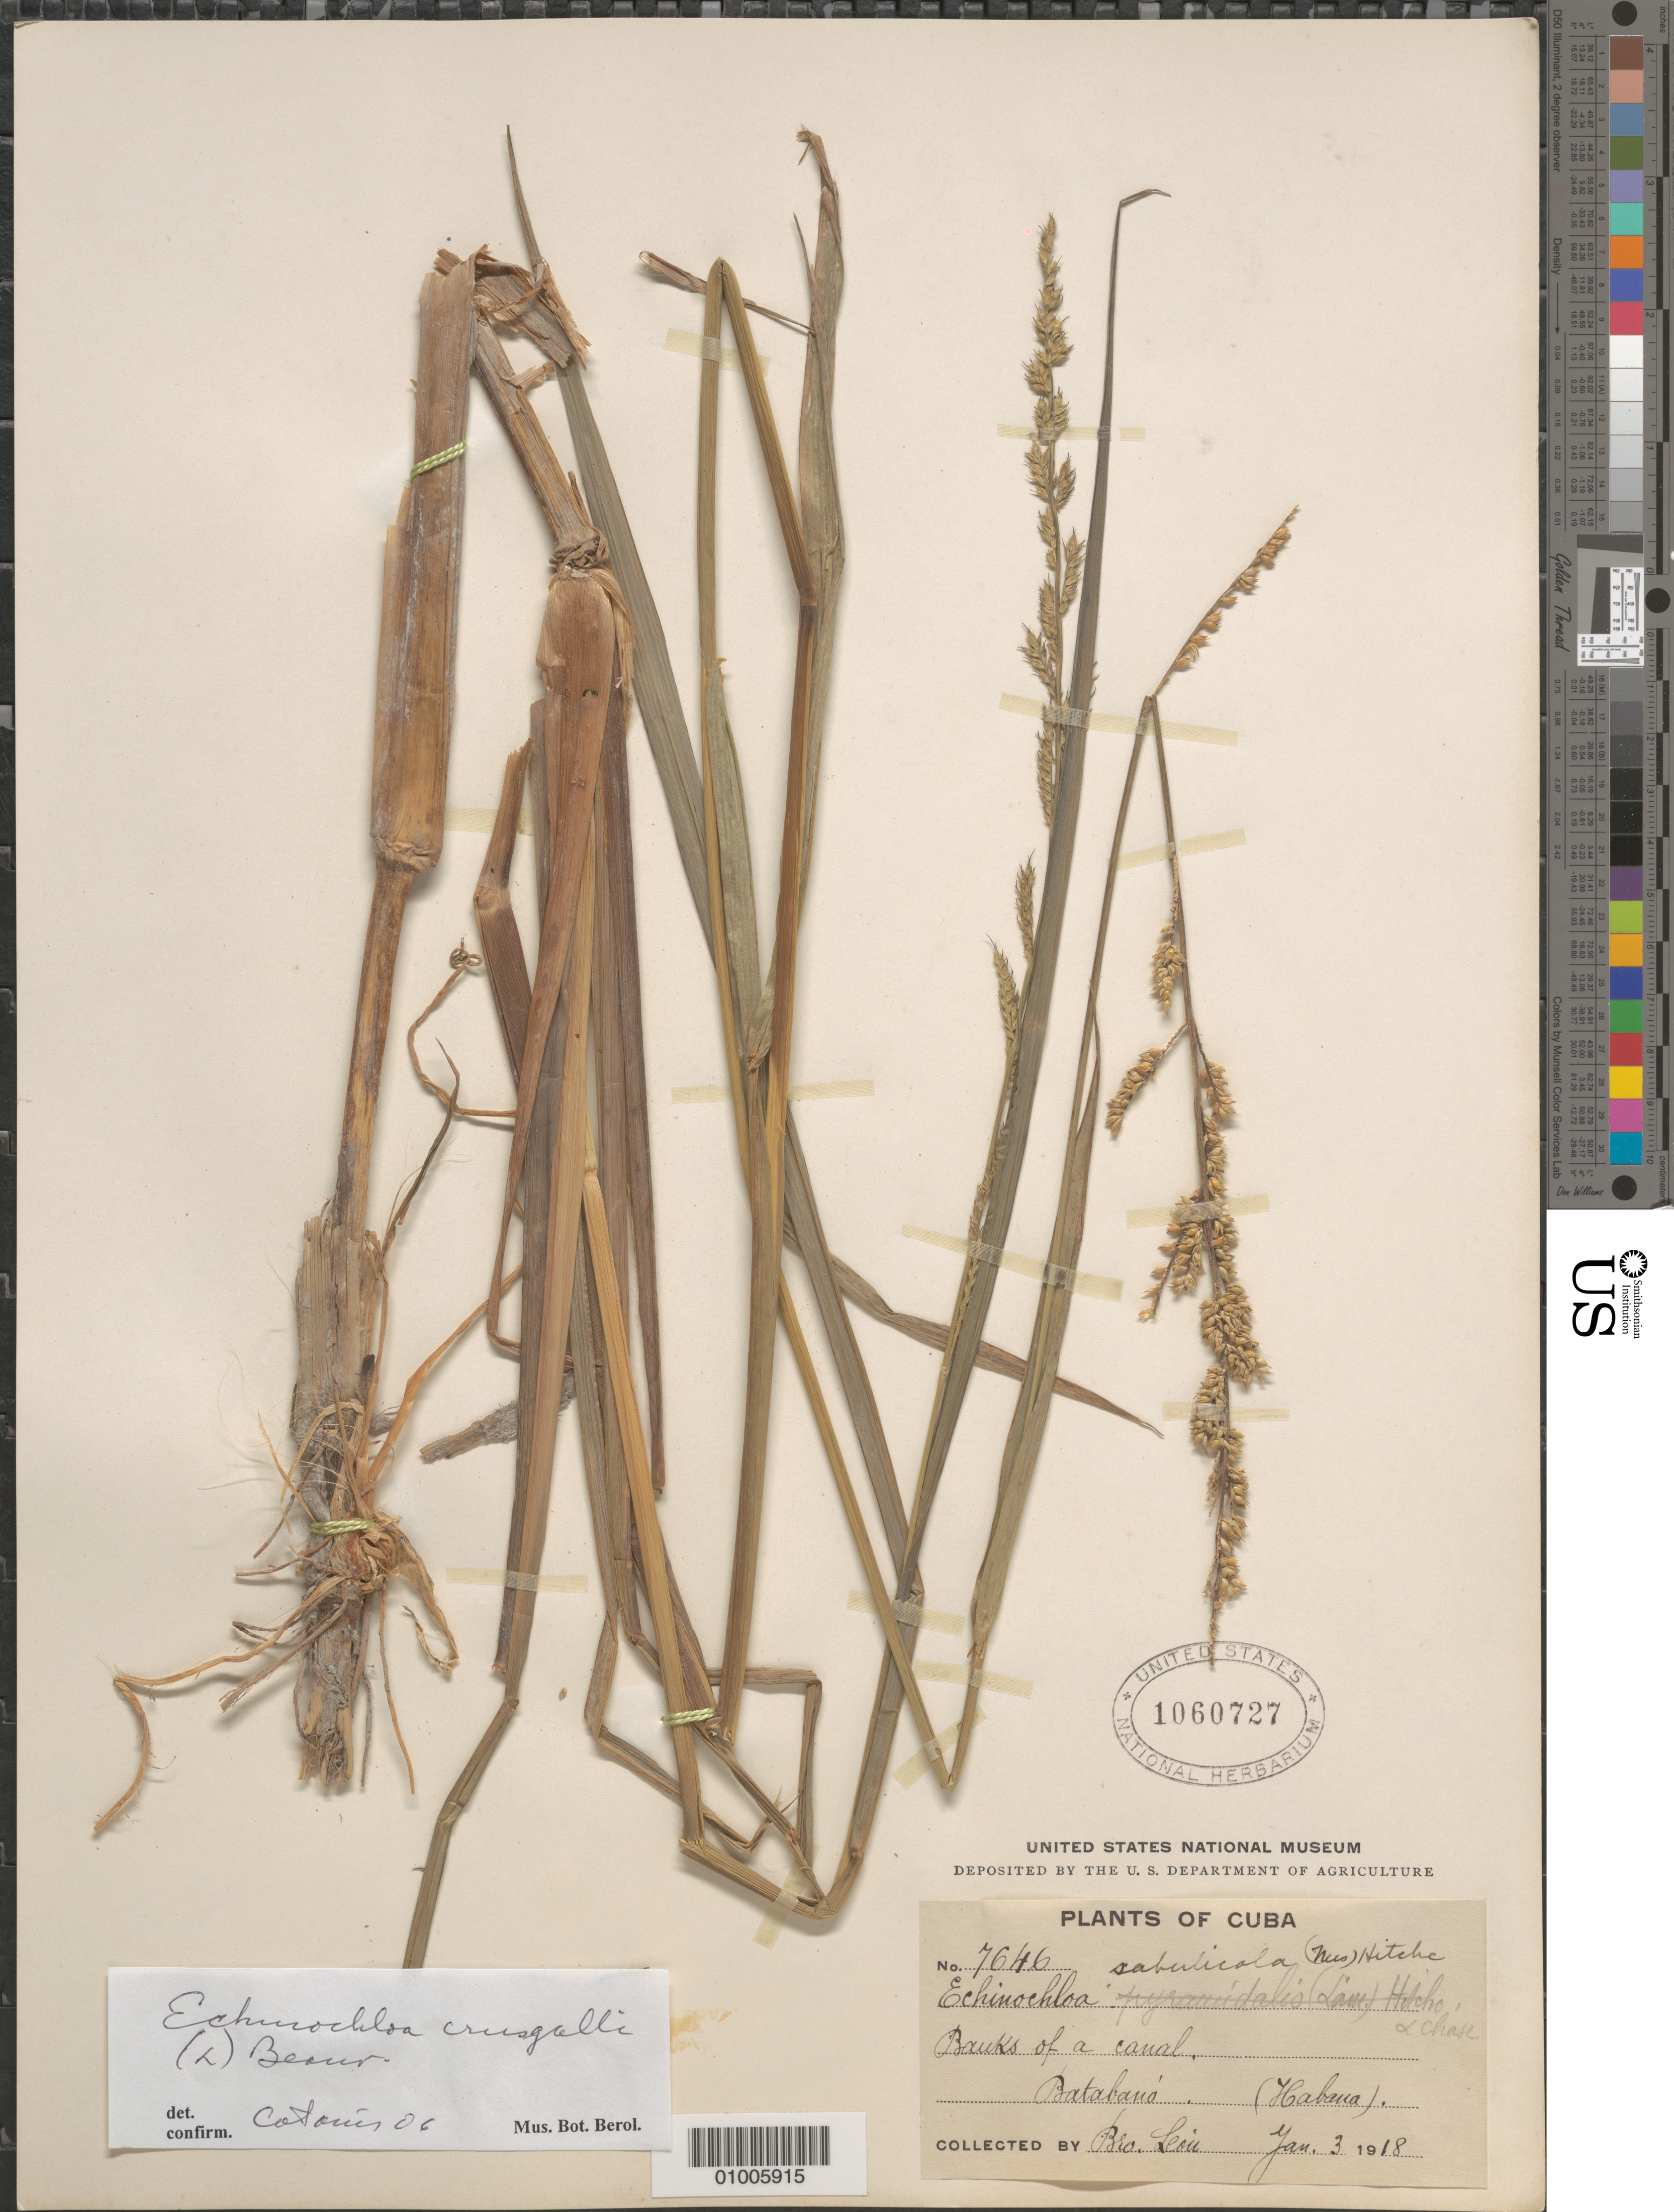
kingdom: Plantae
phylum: Tracheophyta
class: Liliopsida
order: Poales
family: Poaceae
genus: Echinochloa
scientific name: Echinochloa crus-galli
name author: (L.) P. Beauv.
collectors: Bro. León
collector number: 7646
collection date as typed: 03 Jan 1918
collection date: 1918-01-03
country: Cuba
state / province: La Habana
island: Cuba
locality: Batabanó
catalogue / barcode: US 1060727